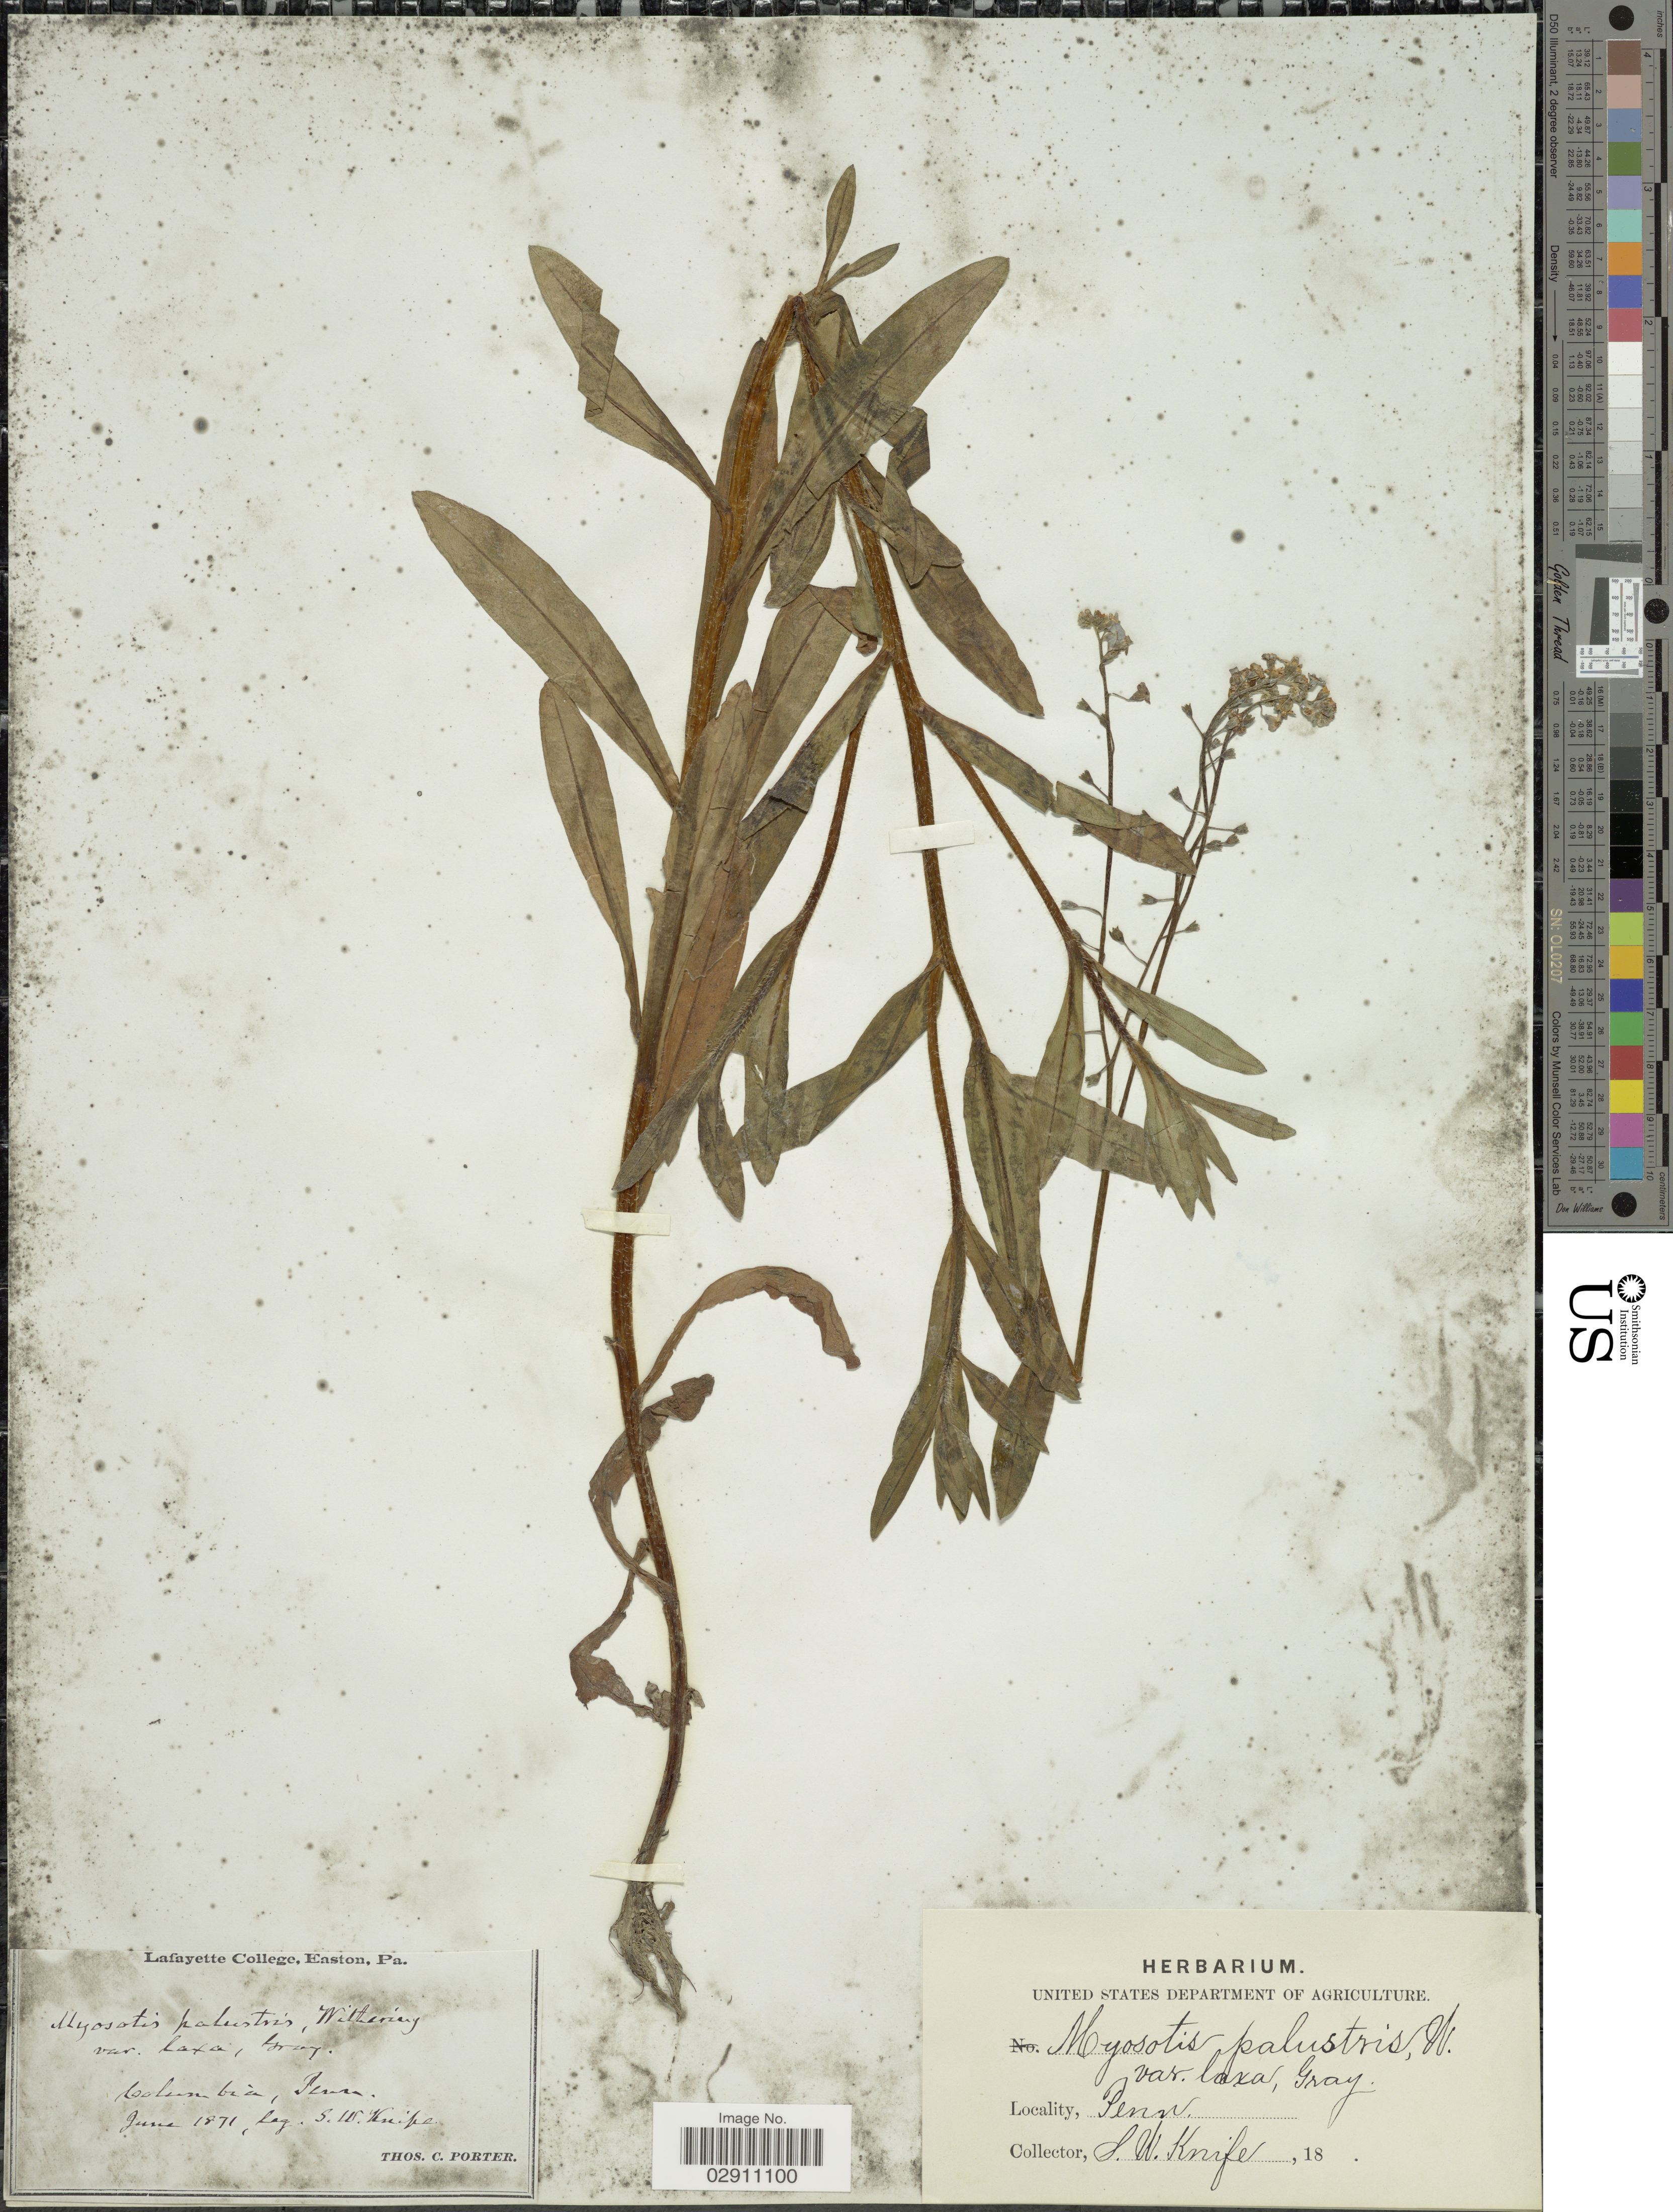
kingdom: Plantae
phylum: Tracheophyta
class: Magnoliopsida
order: Boraginales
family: Boraginaceae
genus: Myosotis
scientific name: Myosotis palustris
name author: L.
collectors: S. Knife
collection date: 1871-06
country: United States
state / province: Pennsylvania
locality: Columbia.